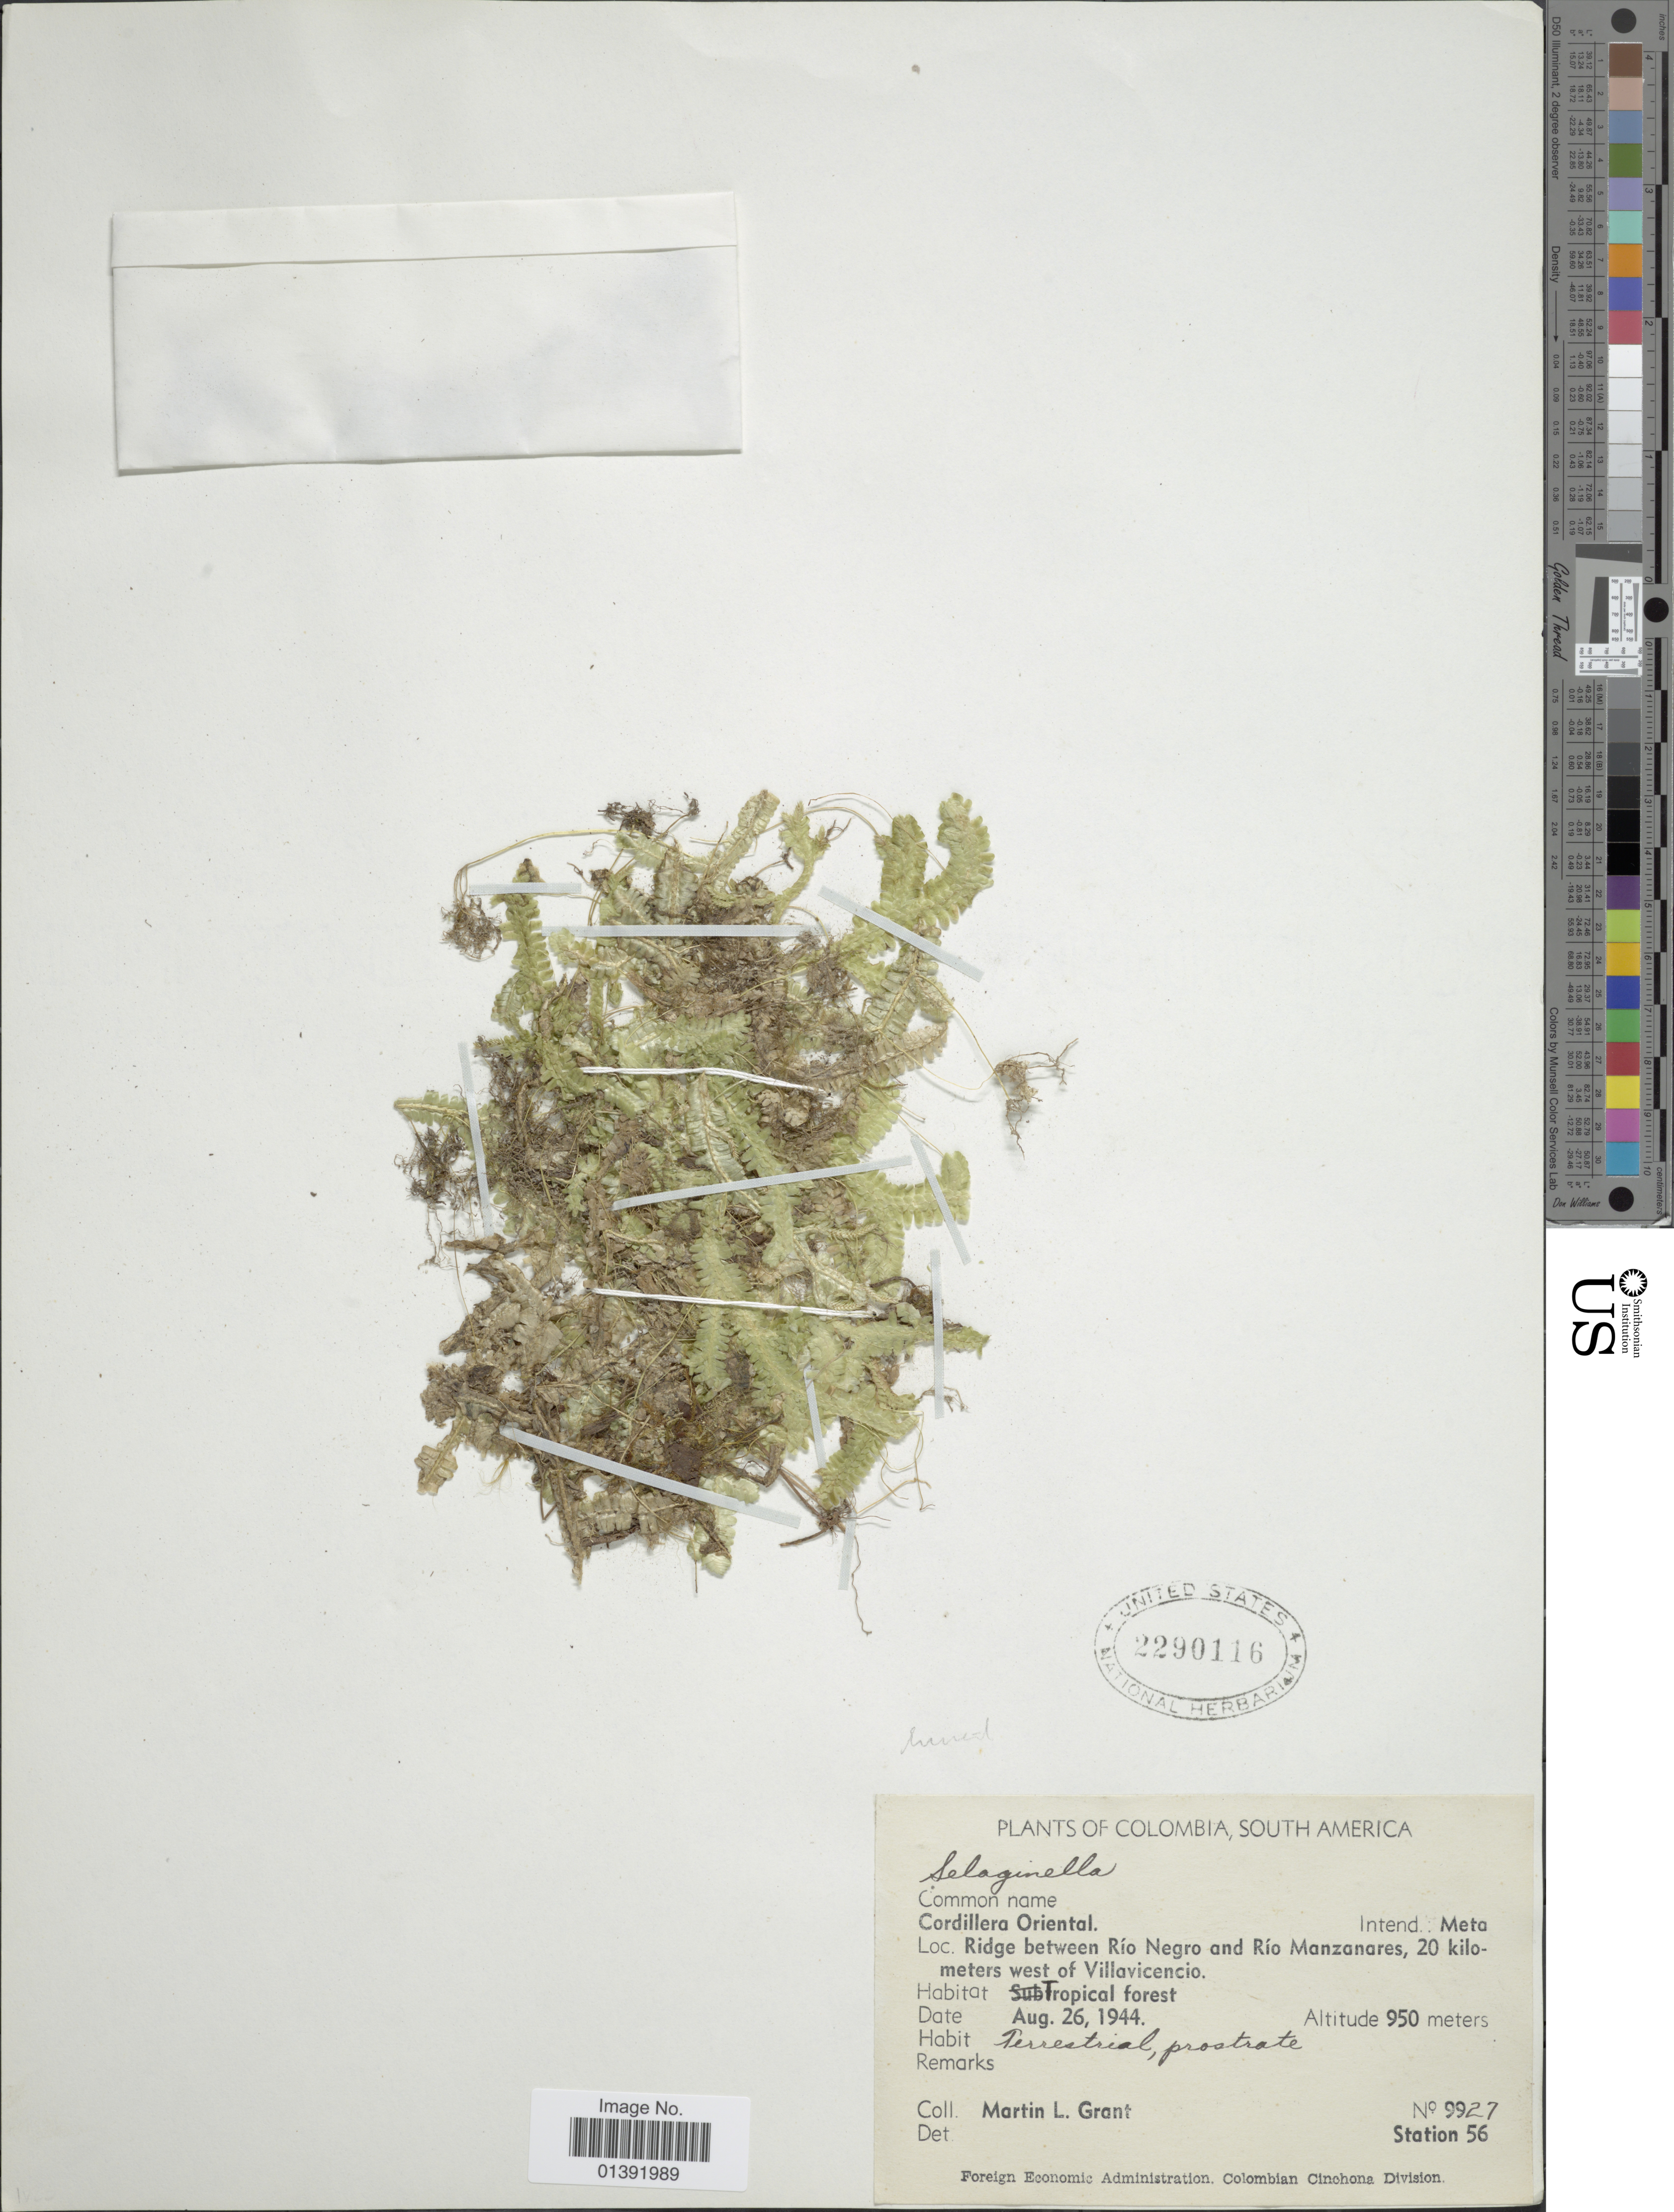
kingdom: Plantae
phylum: Tracheophyta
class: Lycopodiopsida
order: Selaginellales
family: Selaginellaceae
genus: Selaginella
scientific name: Selaginella truncata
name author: H. Karst. ex A. Braun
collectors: M. L. Grant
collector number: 9927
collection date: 1944-08-26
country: Colombia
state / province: Cundinamarca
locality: Cordillera Oriental, Ridge between Rio Negro and Rio Manzanares, 20 kilometers west of Villavicencio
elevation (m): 950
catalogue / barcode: US 2290116